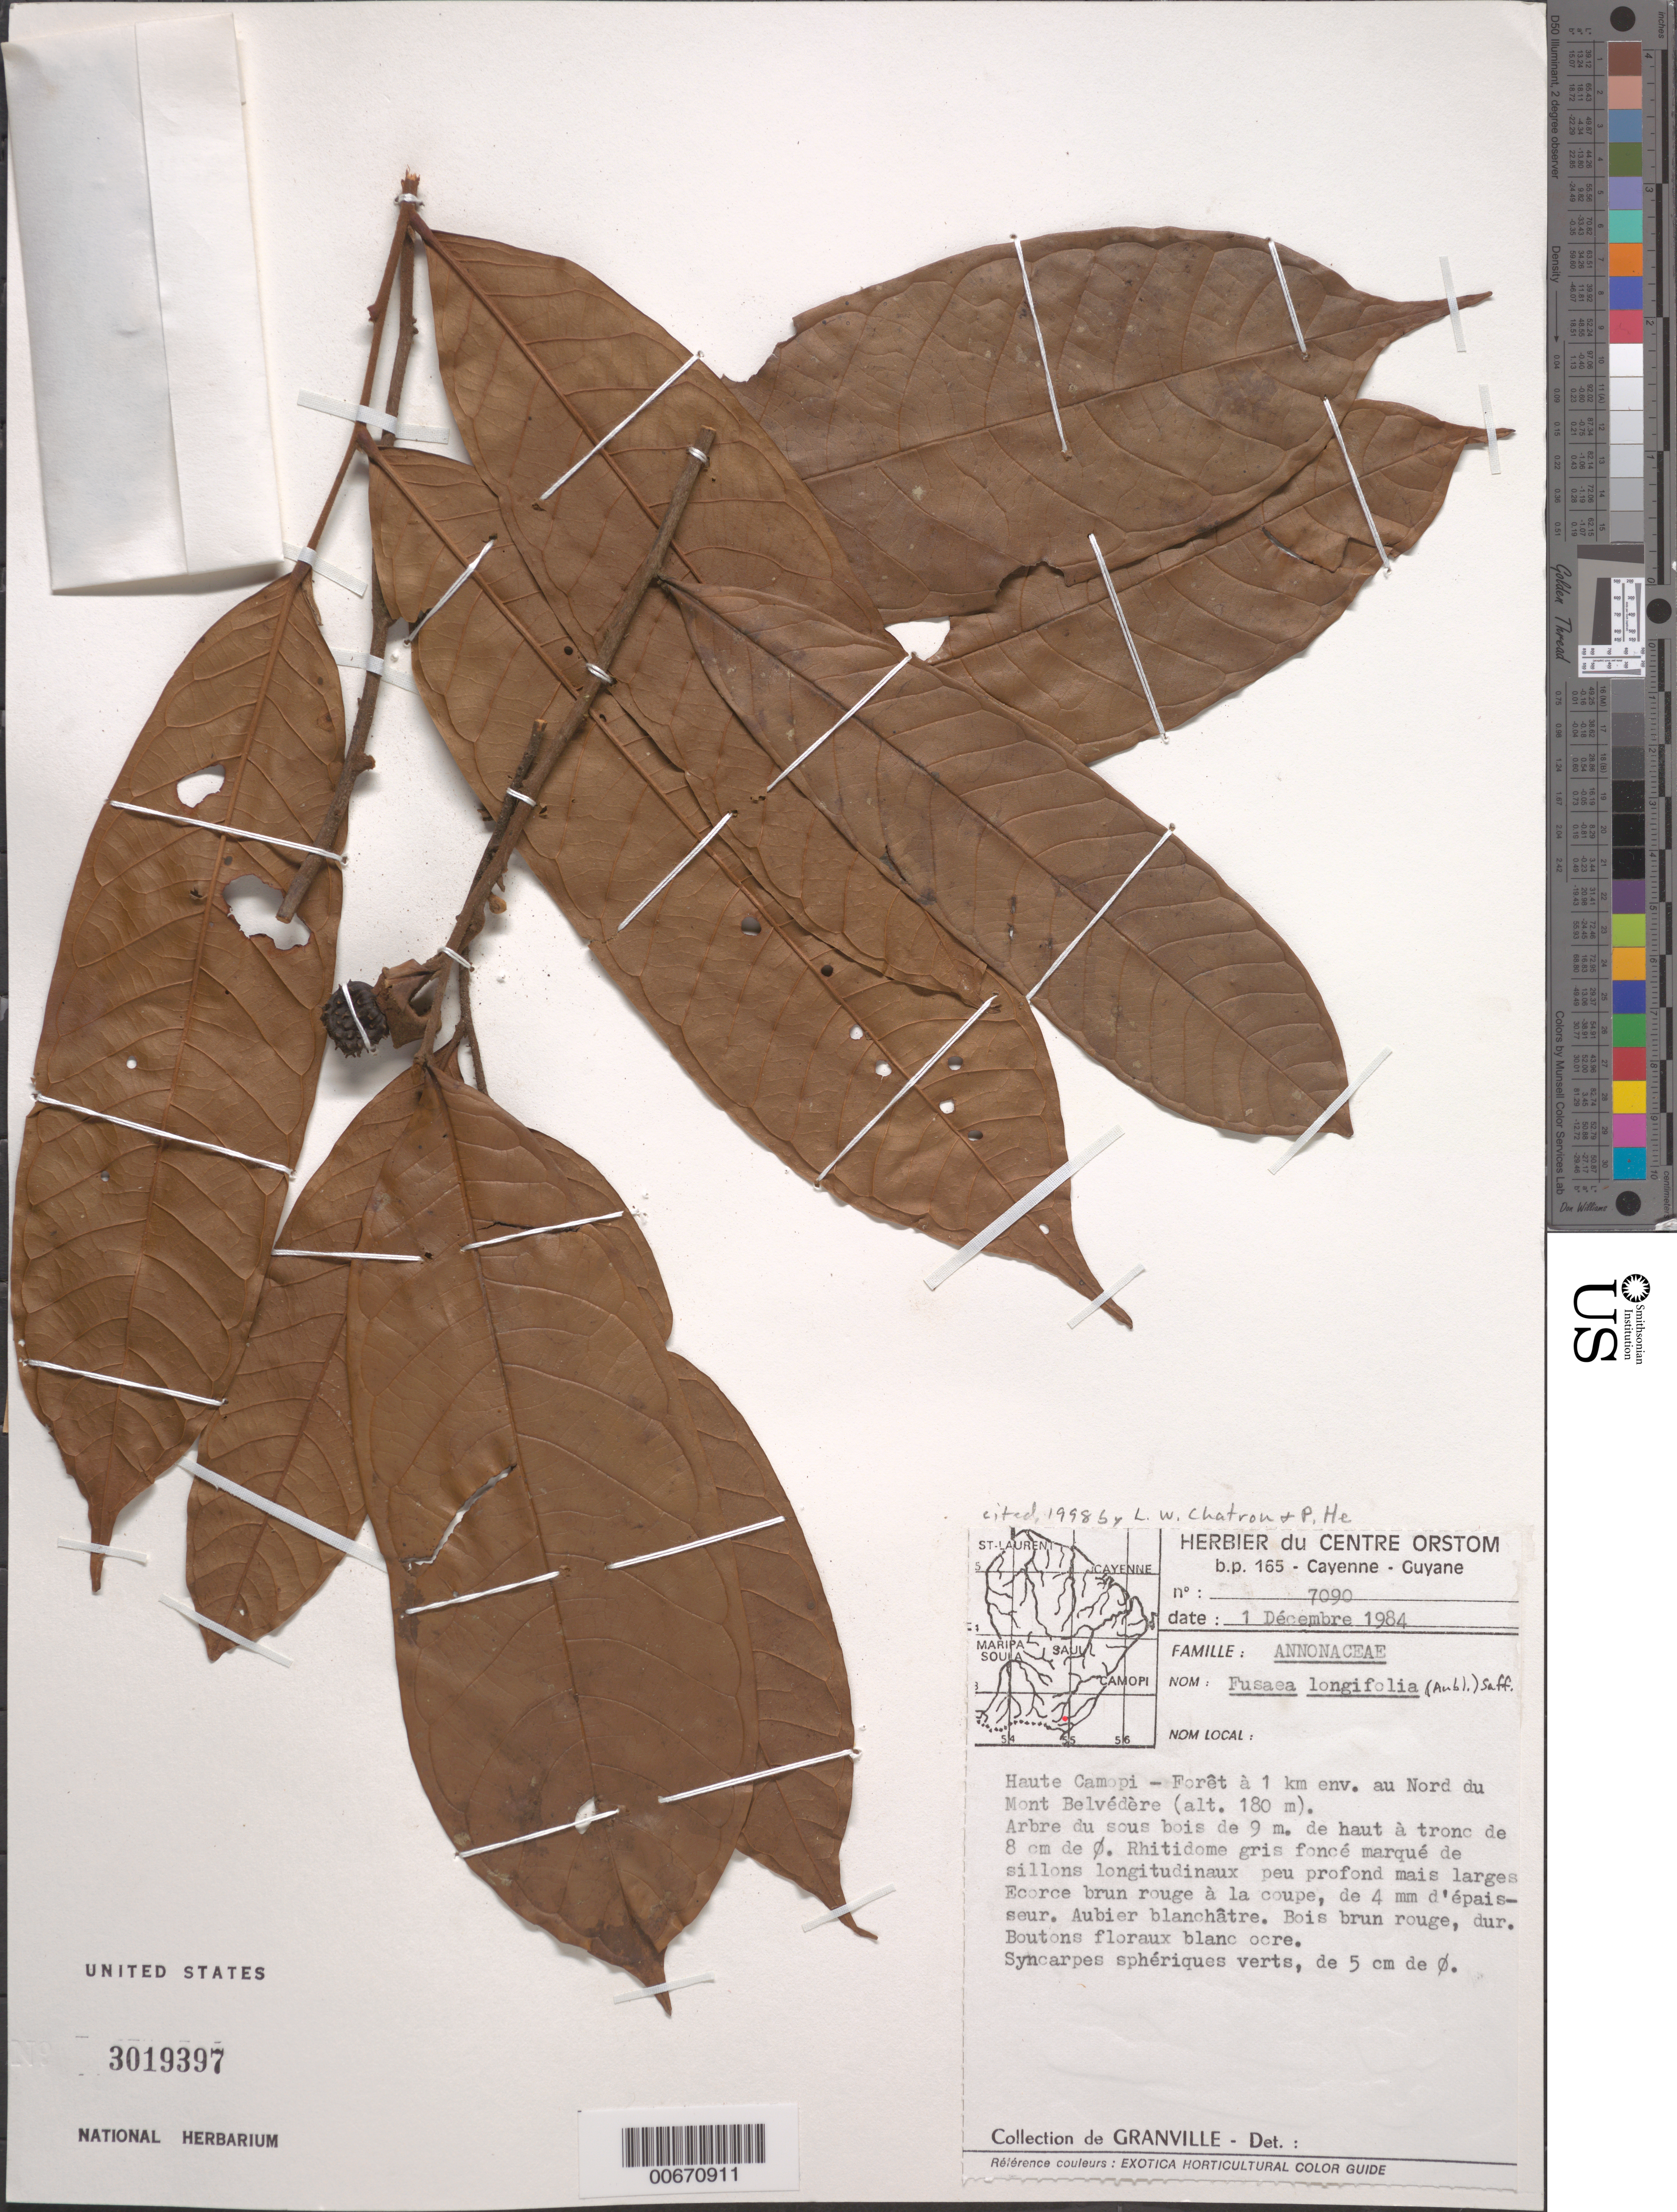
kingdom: Plantae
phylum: Tracheophyta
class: Magnoliopsida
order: Magnoliales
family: Annonaceae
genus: Fusaea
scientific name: Fusaea longifolia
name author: (Aubl.) Saff.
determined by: Chatrou, L. W.; Ping, He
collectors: J.-J. de Granville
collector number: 7090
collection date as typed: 1-Dec-84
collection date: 1984-12-01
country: French Guiana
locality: Mont Belvédère, haute Camopi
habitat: Forest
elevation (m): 180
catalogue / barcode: US 3019397